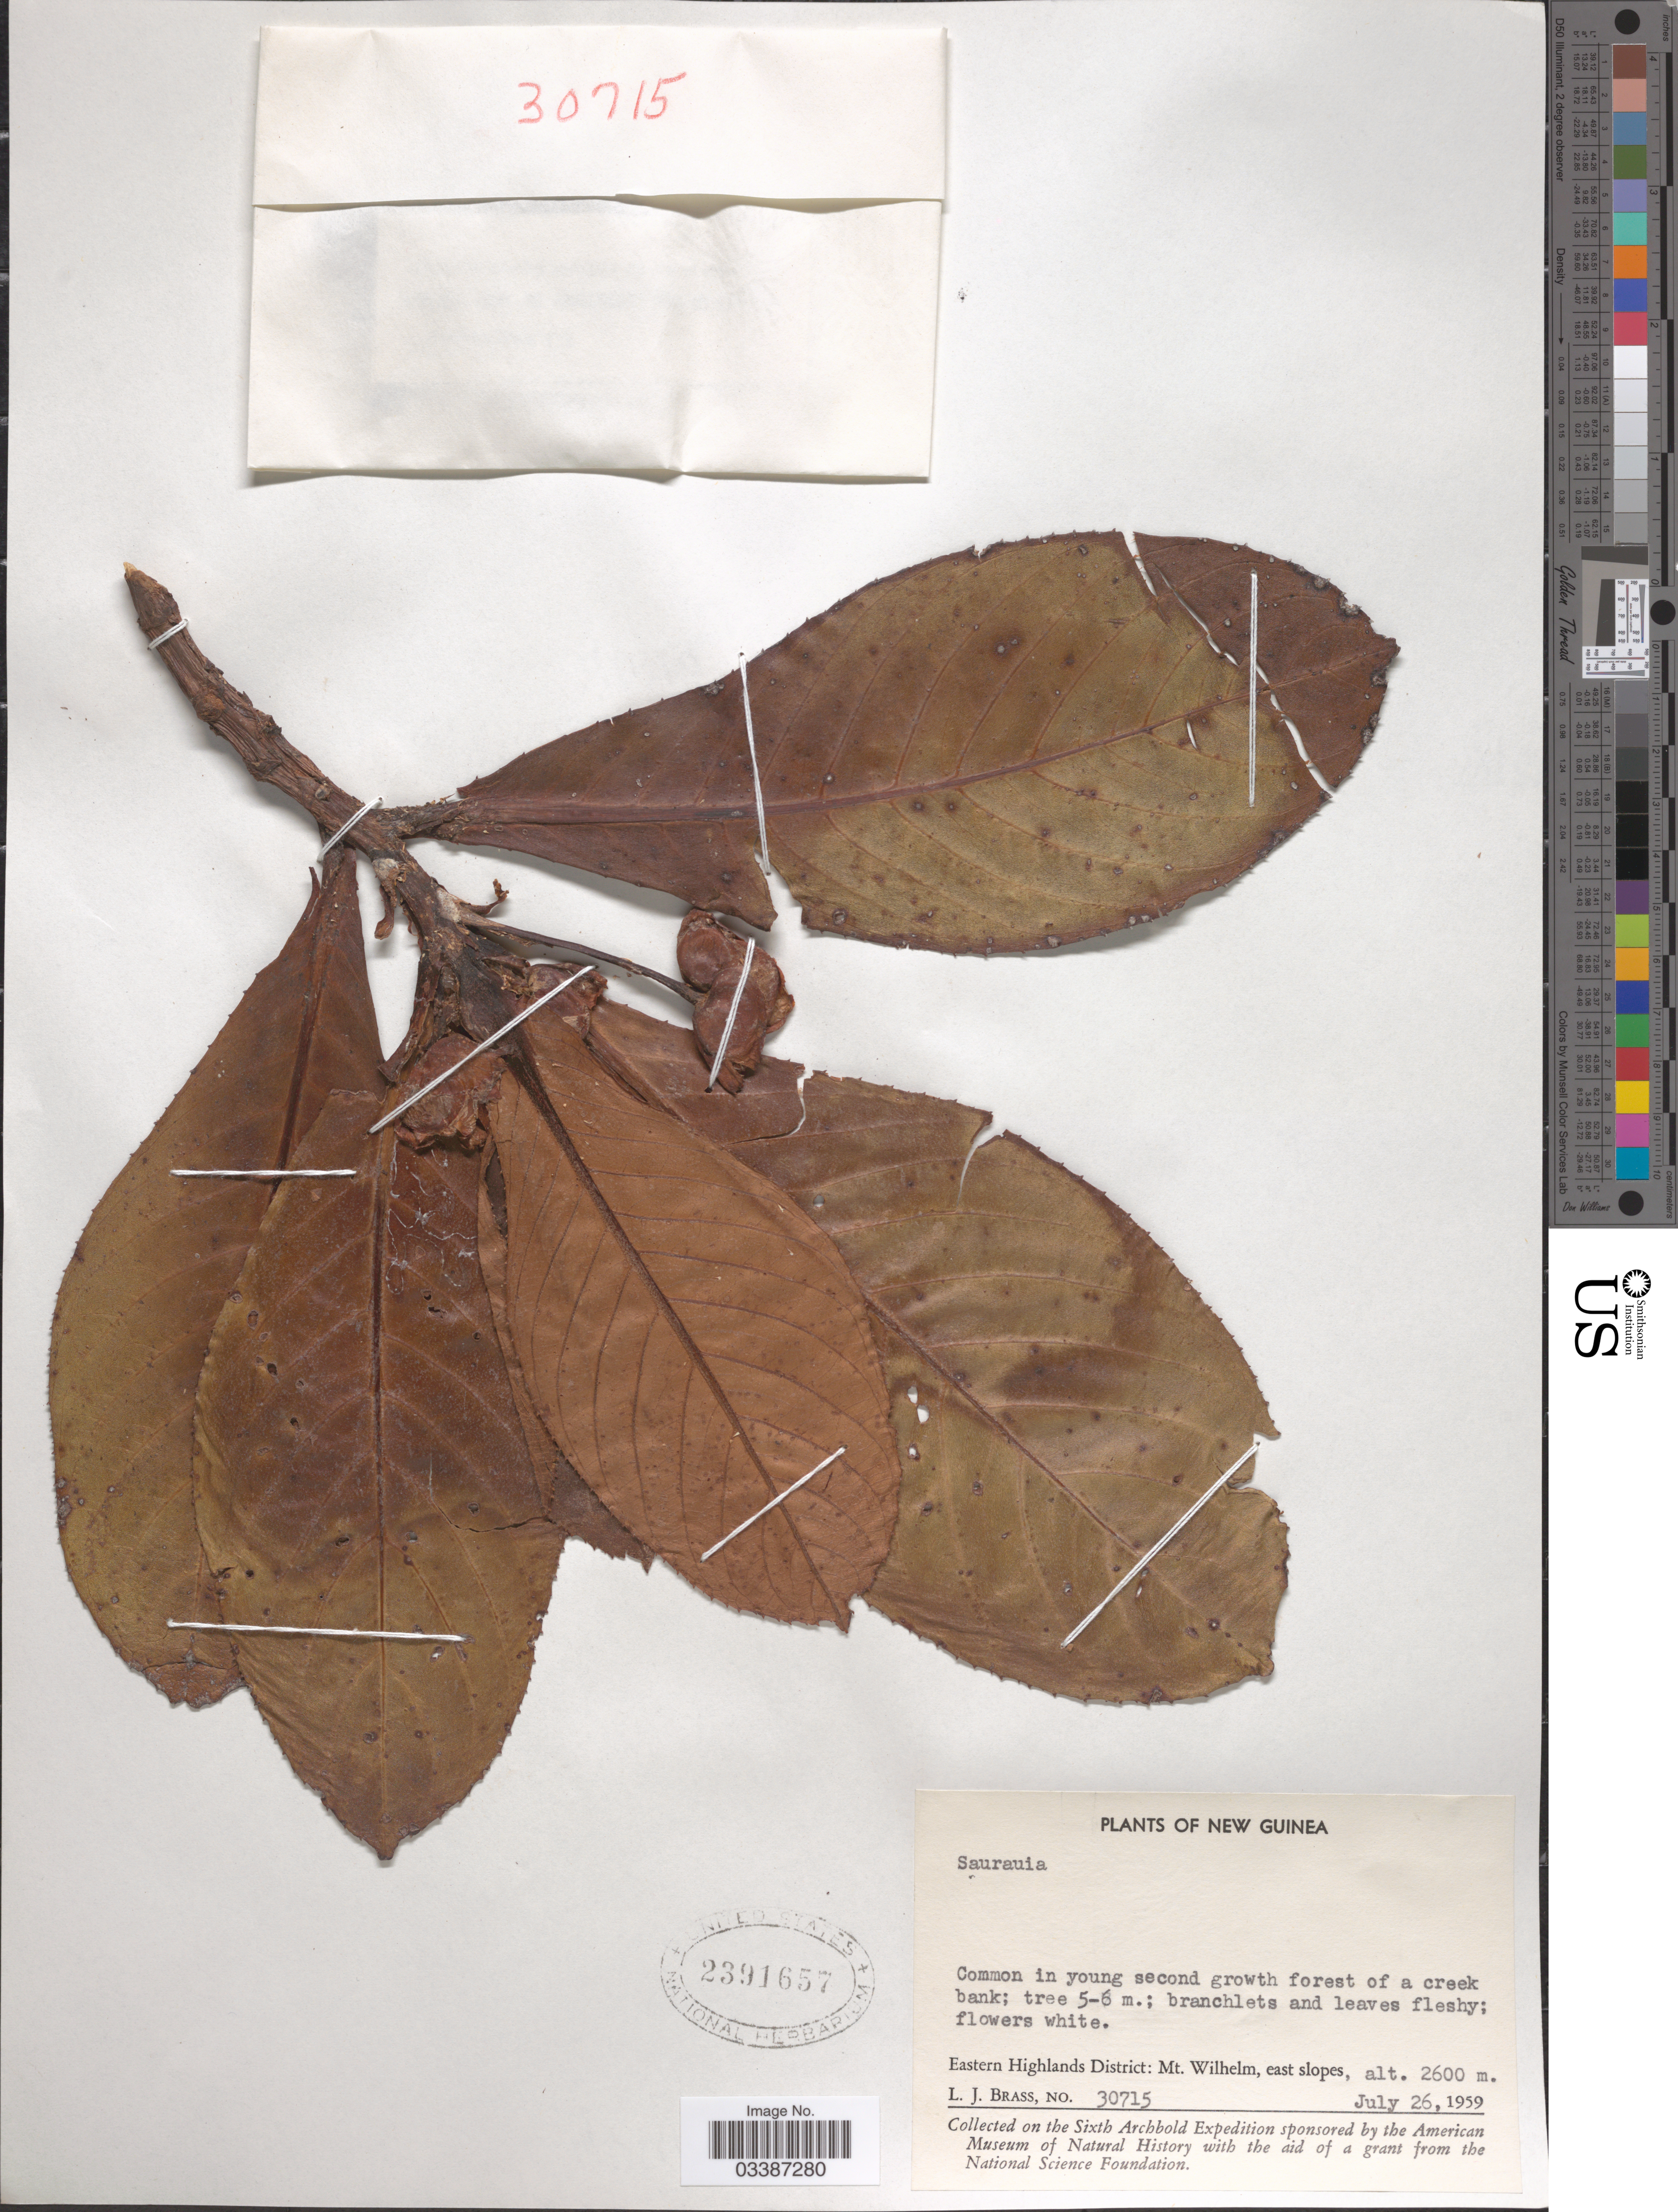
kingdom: Plantae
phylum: Tracheophyta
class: Magnoliopsida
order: Ericales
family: Actinidiaceae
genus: Saurauia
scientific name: Saurauia sp.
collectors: L. J. Brass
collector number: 30715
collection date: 1959-07-26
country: Papua New Guinea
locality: New Guinea. Eastern Highlands District: Mt. Wilhelm, east slopes.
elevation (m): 2600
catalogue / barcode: US 2391657